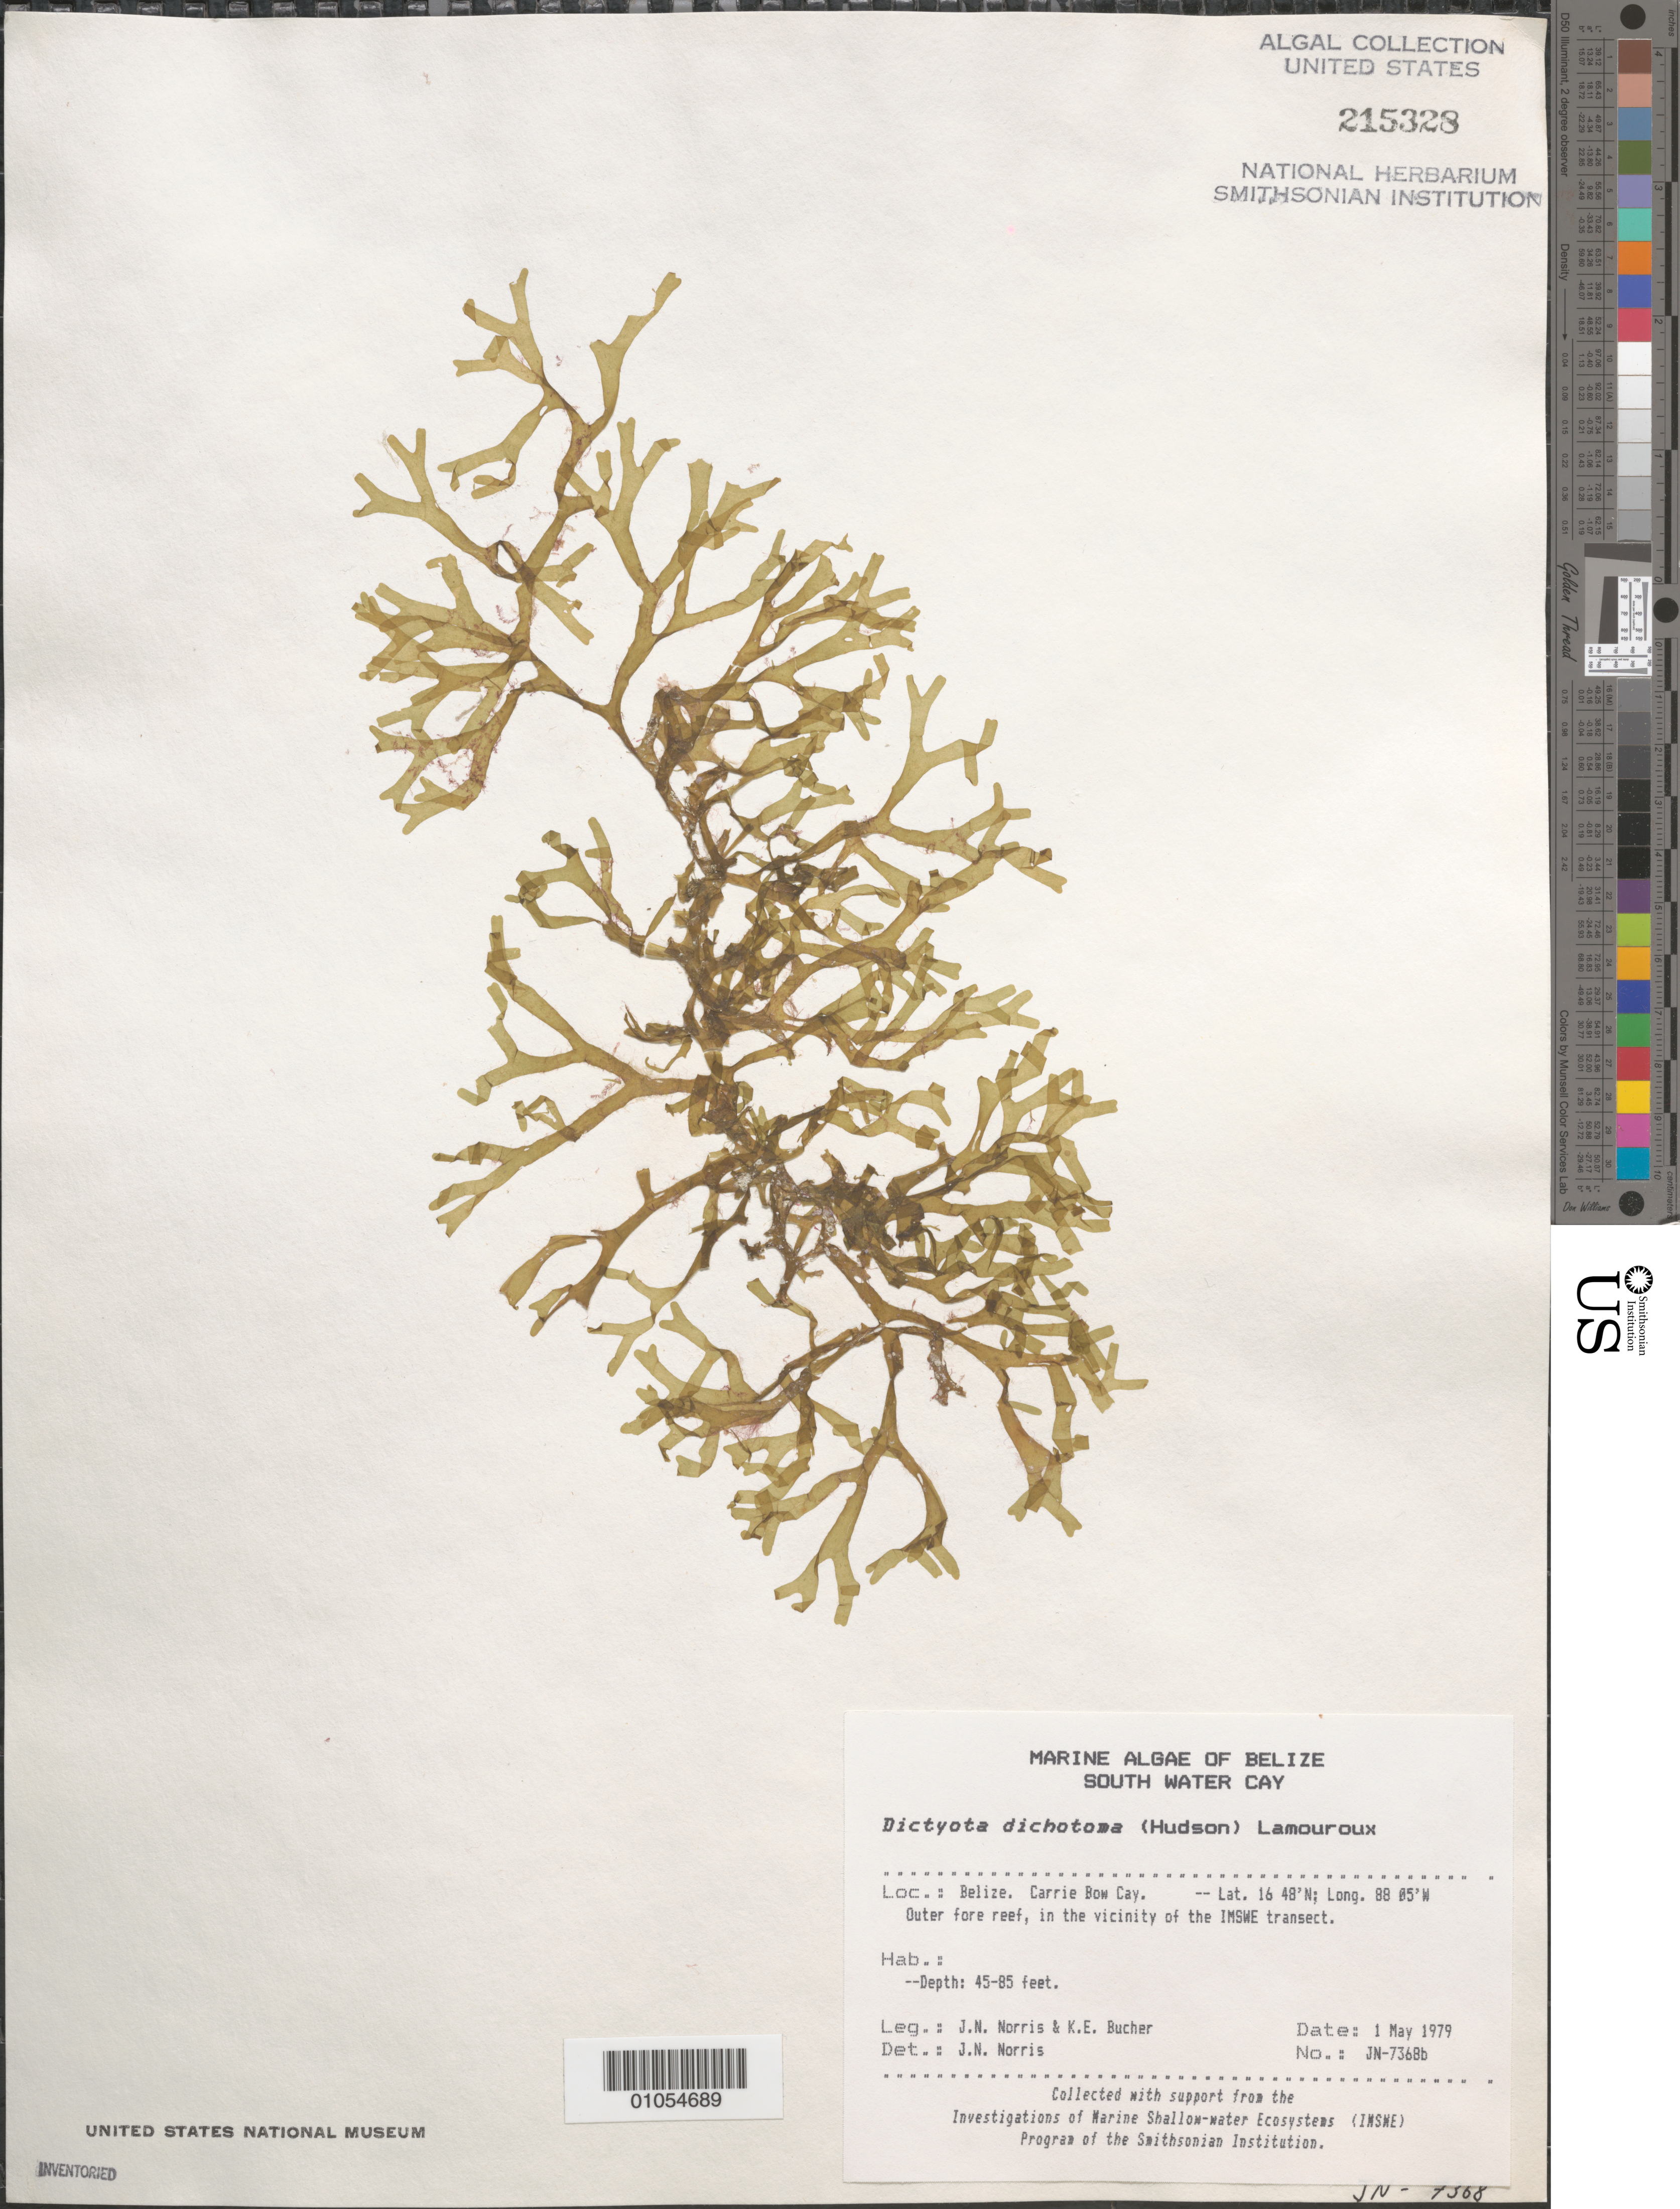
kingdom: Chromista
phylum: Ochrophyta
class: Phaeophyceae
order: Dictyotales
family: Dictyotaceae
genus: Dictyota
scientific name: Dictyota dichotoma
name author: (Huds.) J.V.Lamouroux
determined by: Norris, James N.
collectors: J. N. Norris & K. E. Bucher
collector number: JN-7368B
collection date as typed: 01 May 1979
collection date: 1979-05-01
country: Belize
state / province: Stann Creek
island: Carrie Bow Cay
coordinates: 16 48'N, 88 05'W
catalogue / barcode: US 215328